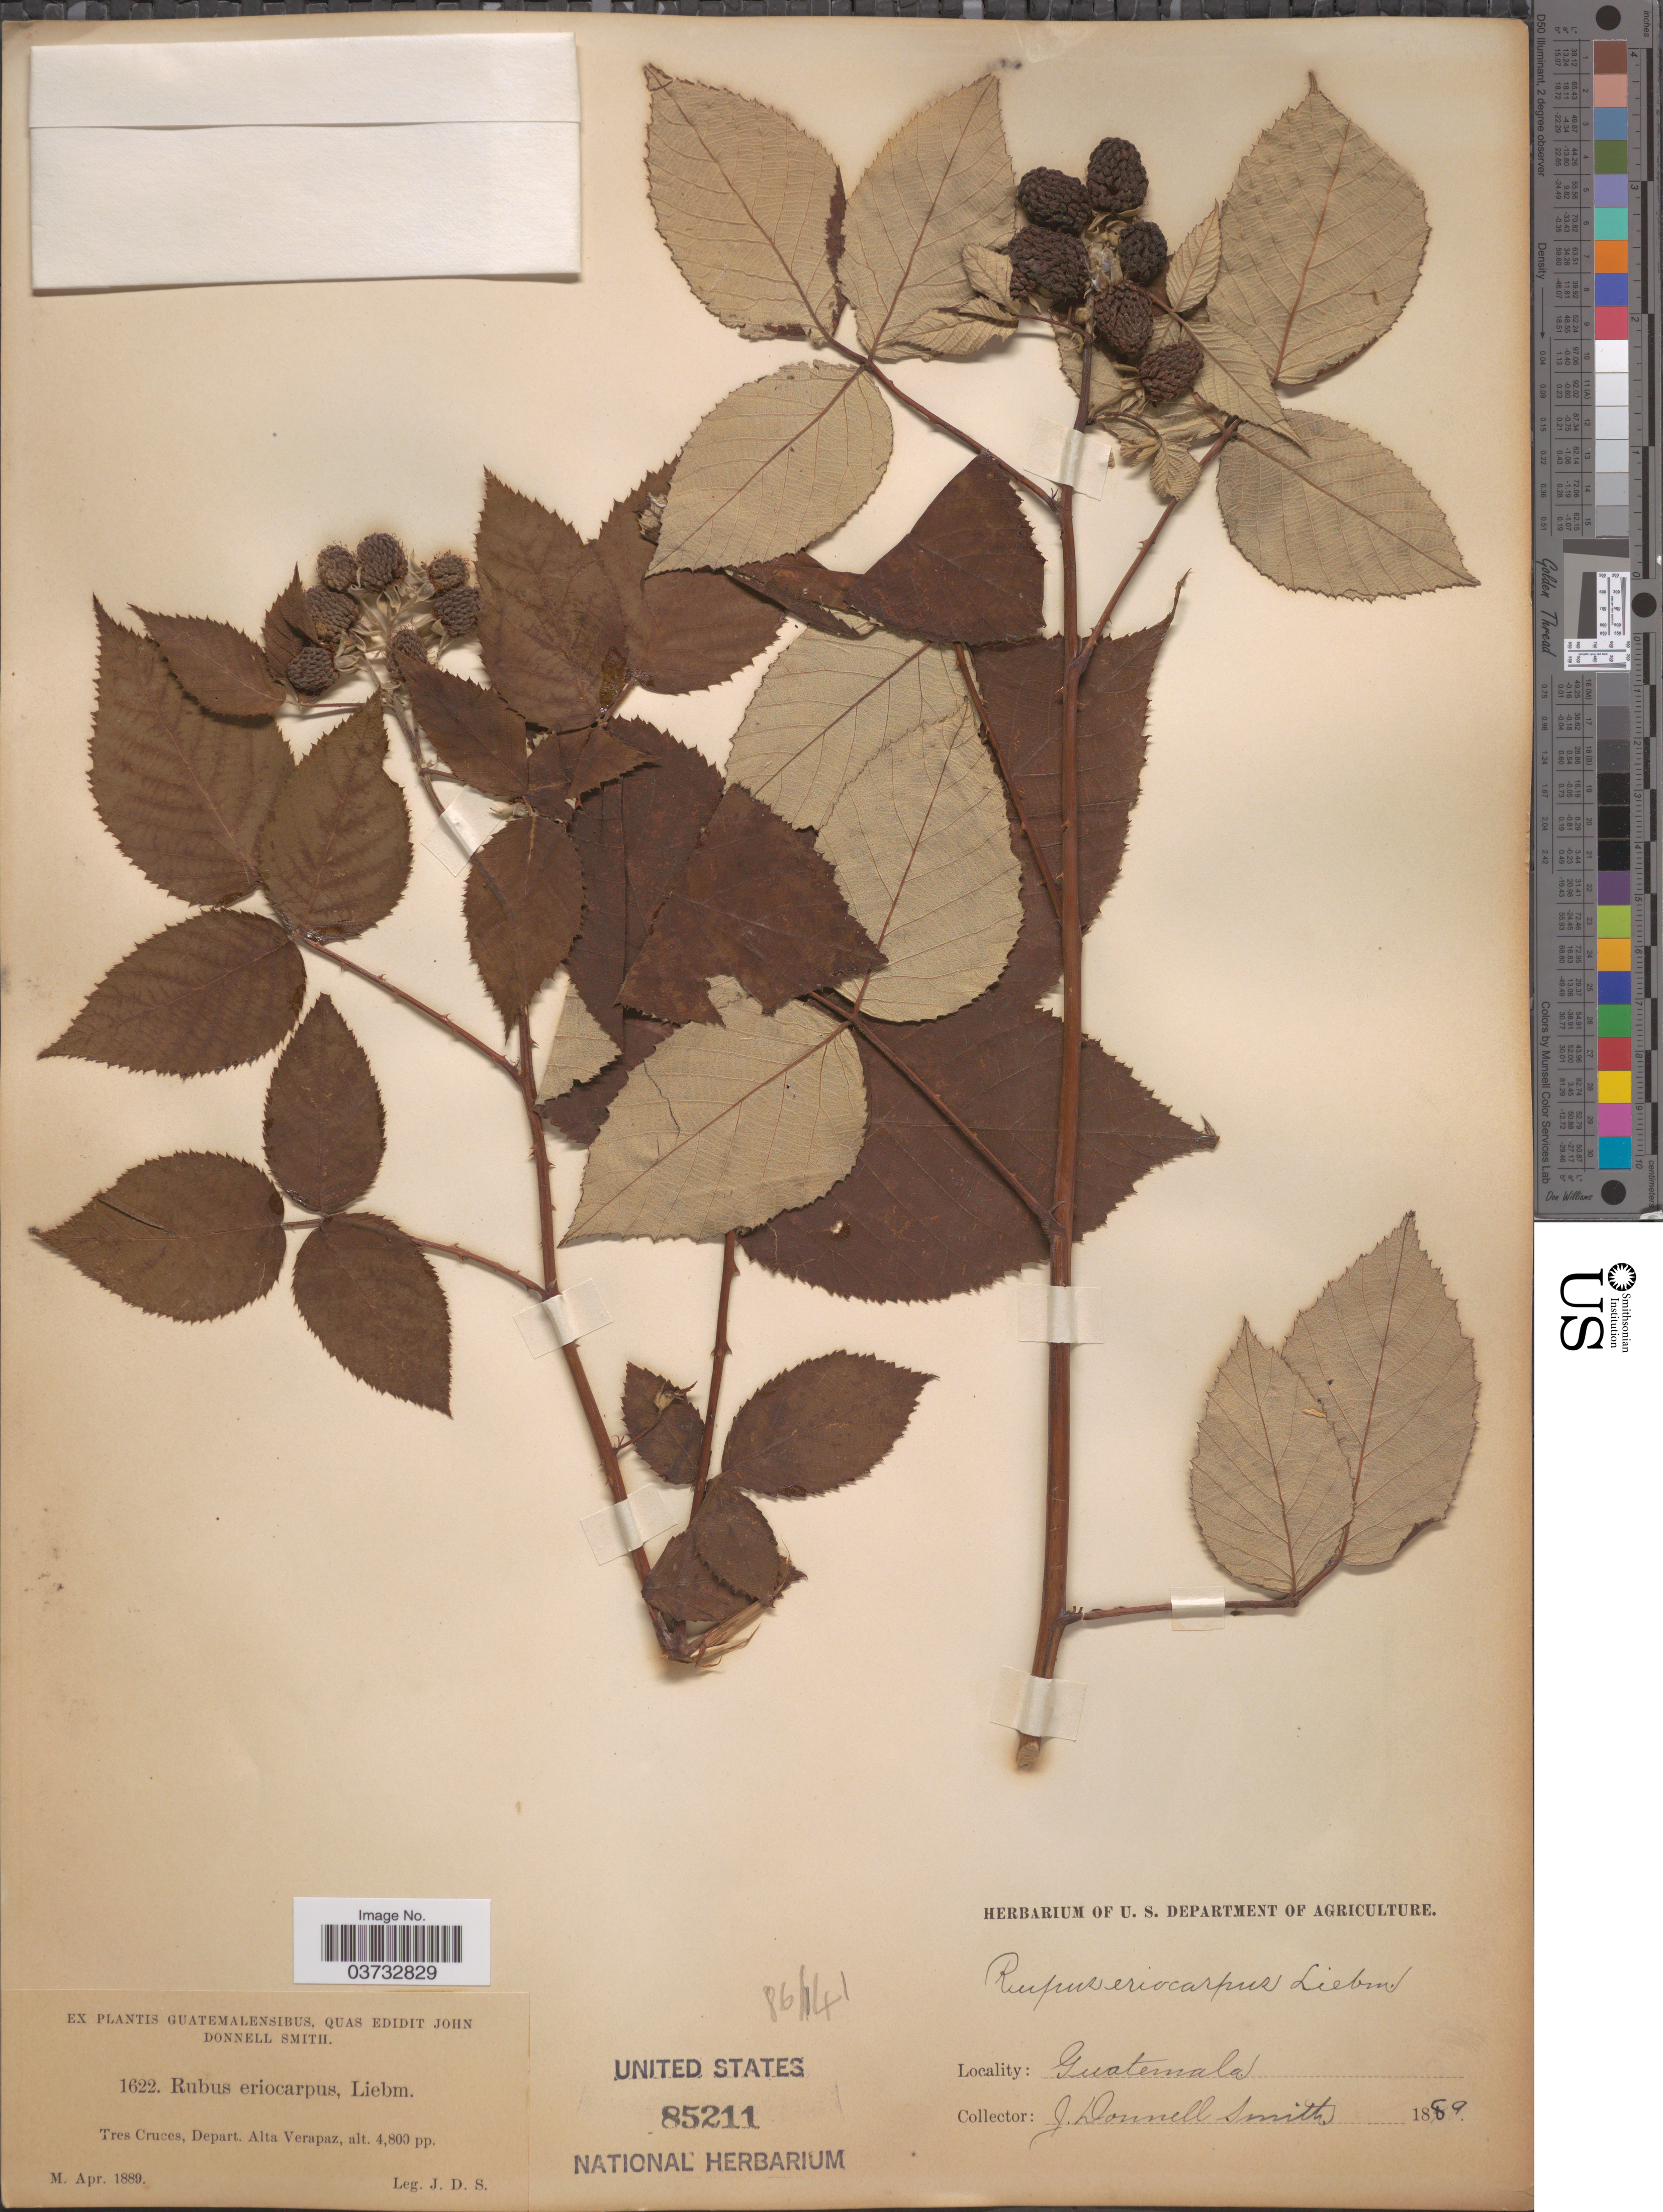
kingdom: Plantae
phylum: Tracheophyta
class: Magnoliopsida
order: Rosales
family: Rosaceae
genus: Rubus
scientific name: Rubus eriocarpus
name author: Liebm.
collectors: J. Donnell Smith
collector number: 1622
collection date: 1889-04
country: Guatemala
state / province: Alta Verapaz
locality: Tres Cruces, Depart. Alta Verapaz.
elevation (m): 1463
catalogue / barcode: US 85211